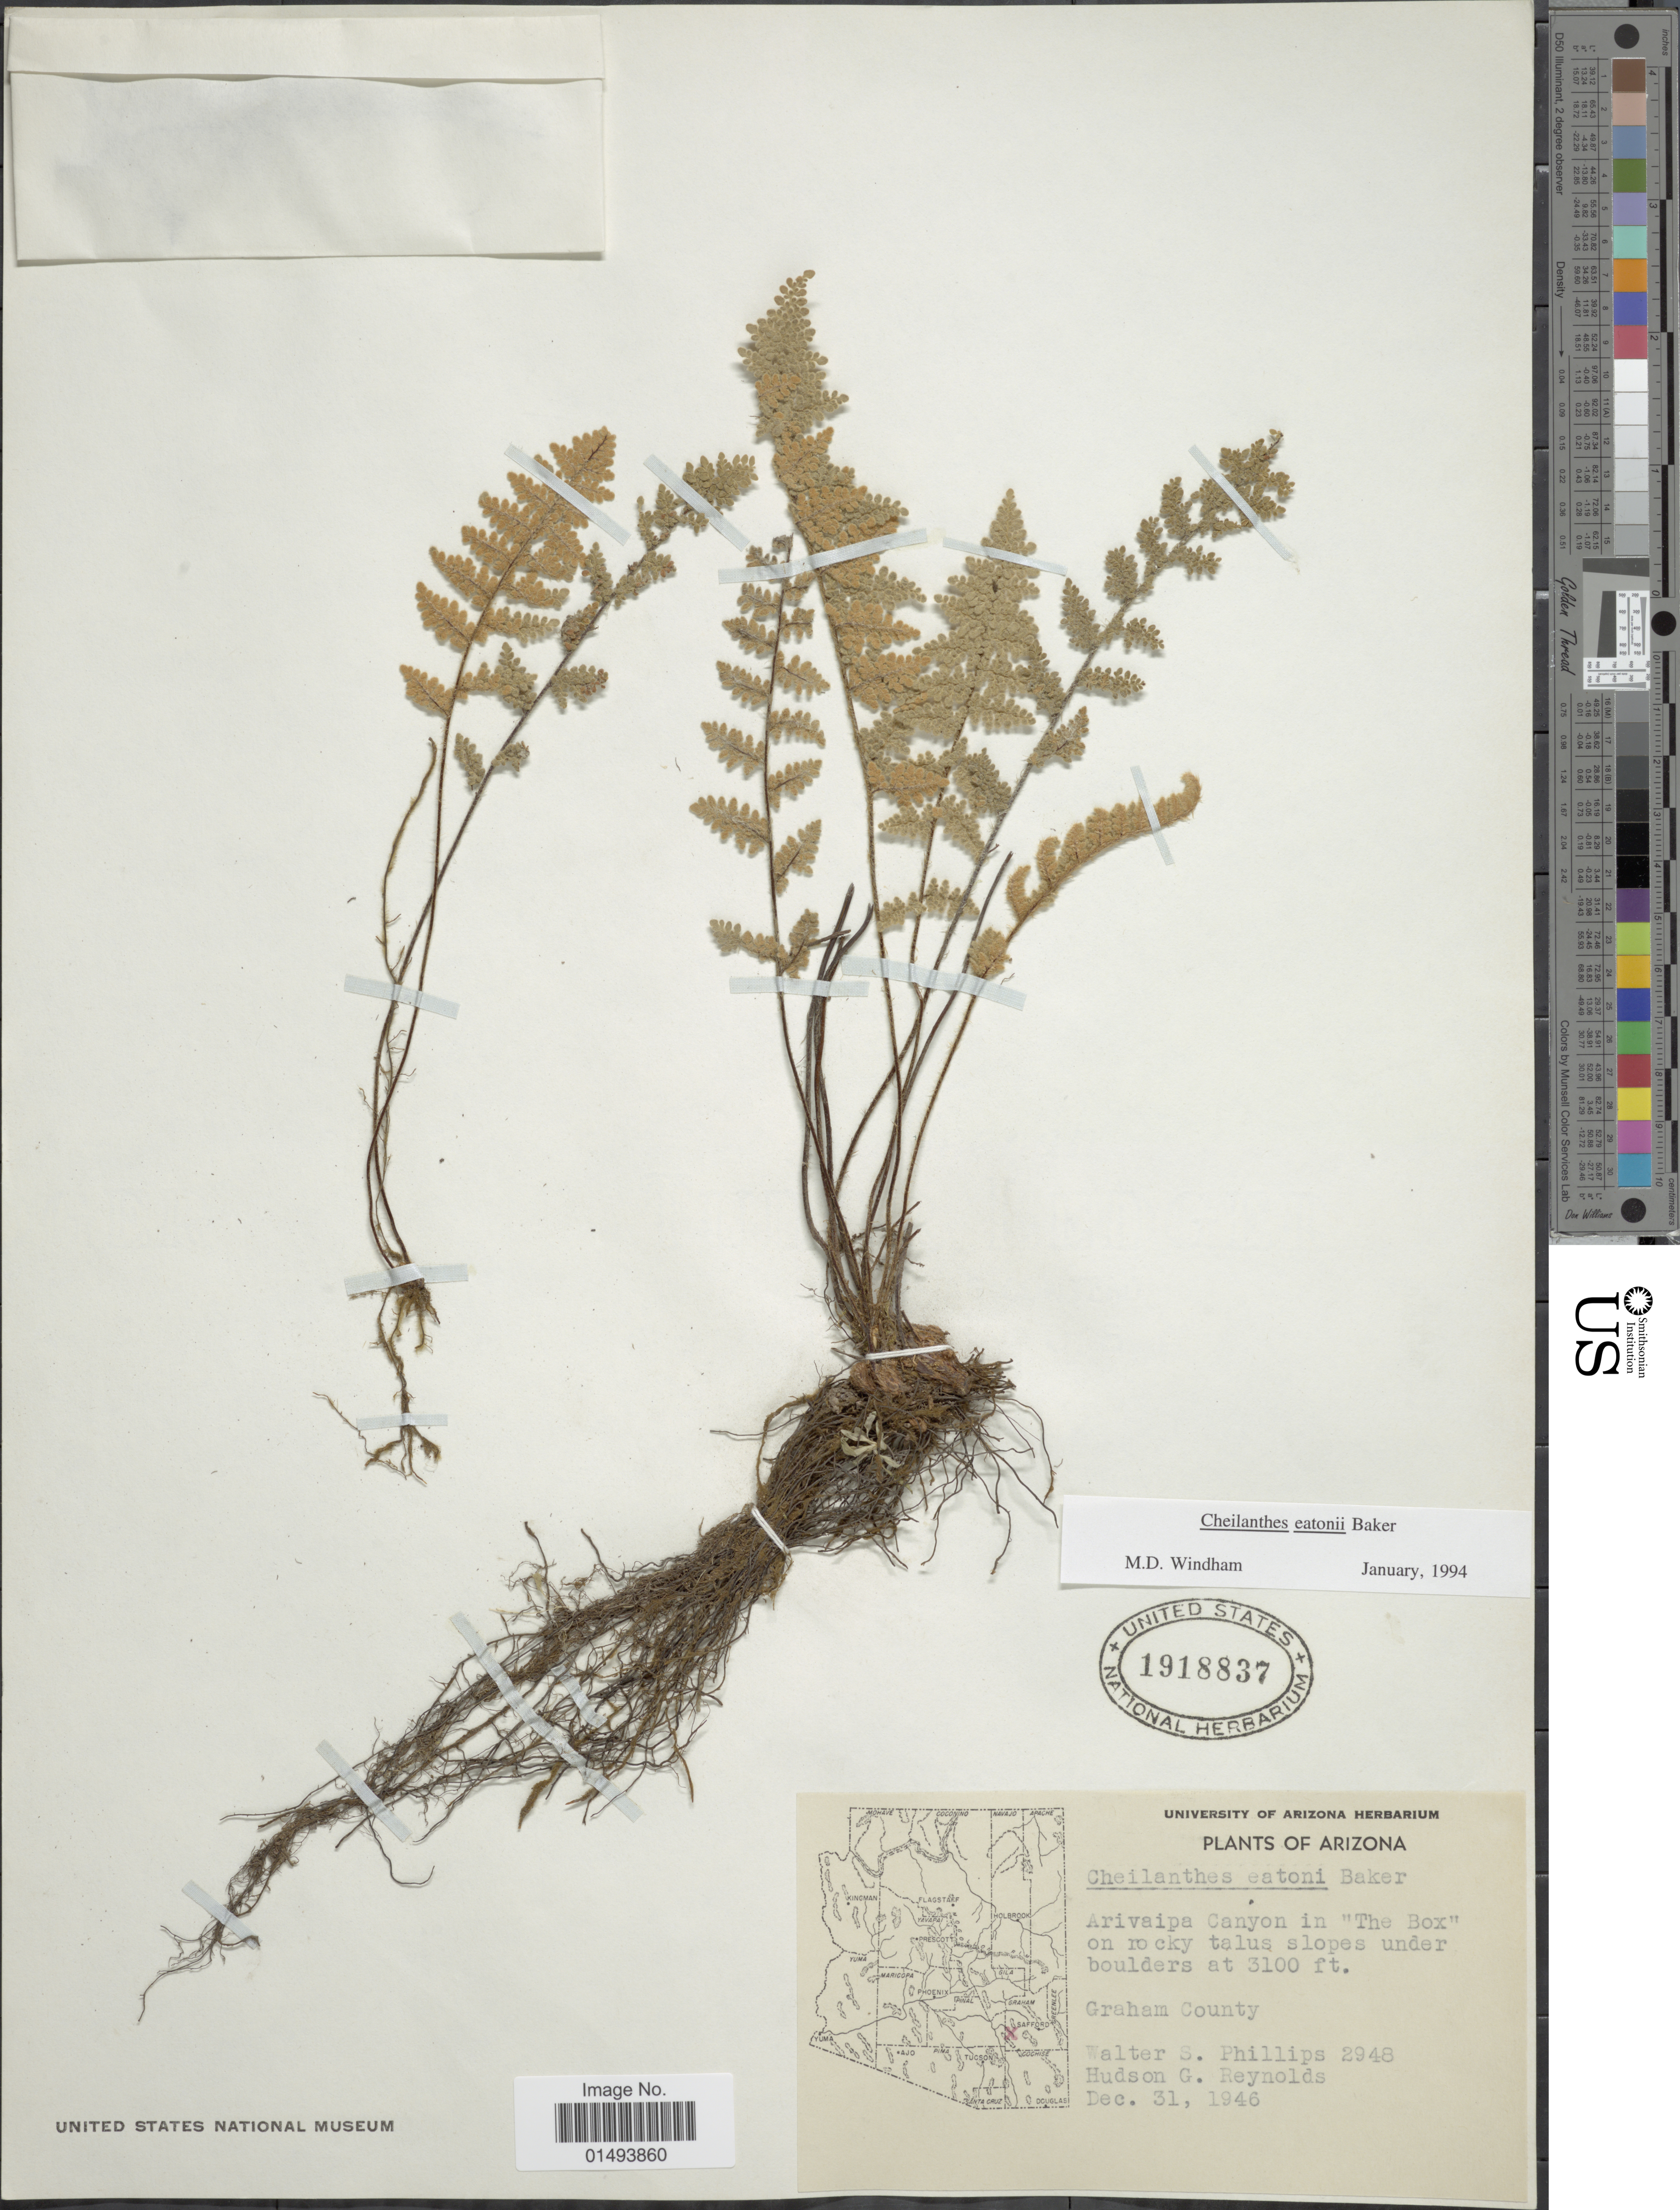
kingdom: Plantae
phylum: Tracheophyta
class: Polypodiopsida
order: Polypodiales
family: Pteridaceae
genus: Myriopteris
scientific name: Myriopteris rufa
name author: Fée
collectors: W. S. Phillips & H. Reynolds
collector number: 2948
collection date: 1946-12-31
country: United States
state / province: Arizona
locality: Plants of Arizona, Arivaipa Canyon in "The Box" on rocky talus slopes under boulders; Graham County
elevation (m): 945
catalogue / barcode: US 1918837